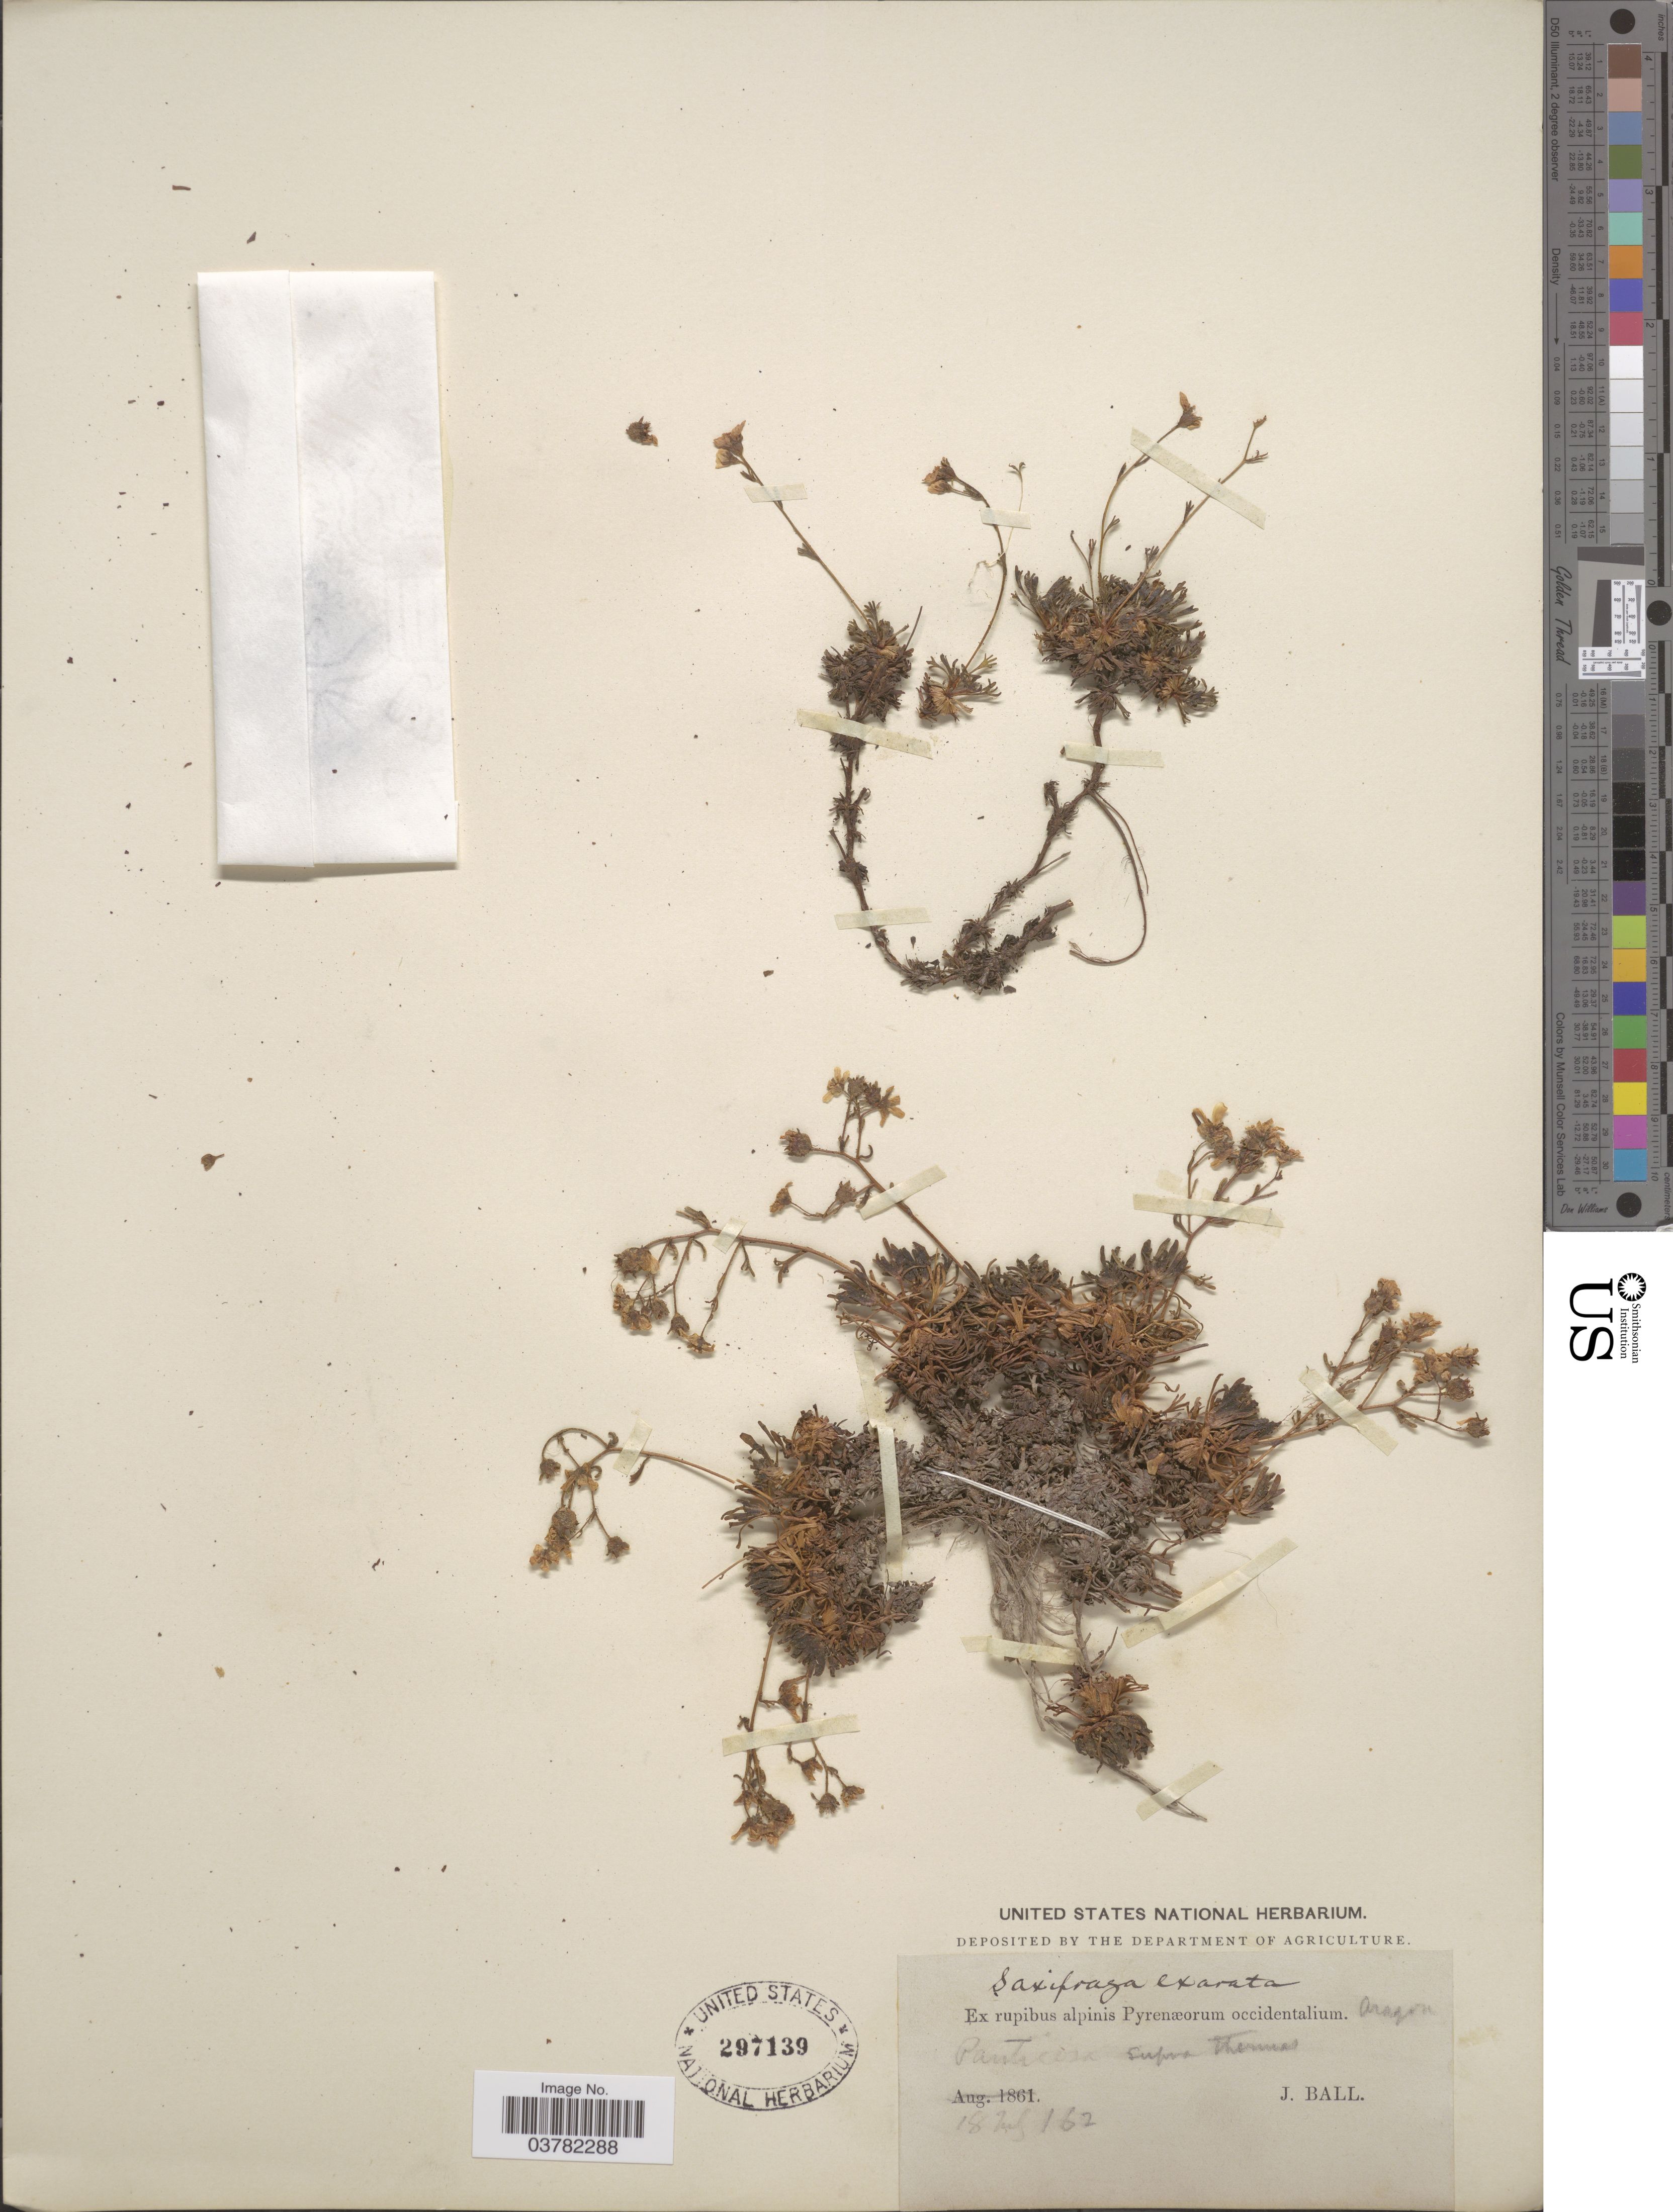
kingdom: Plantae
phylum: Tracheophyta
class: Magnoliopsida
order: Saxifragales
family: Saxifragaceae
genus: Saxifraga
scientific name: Saxifraga exarata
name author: Vill.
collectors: J. Ball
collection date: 1862-07-18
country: Spain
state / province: Aragón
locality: Ex Rupibus alpinis Pyrenæorum occidentalium. Aragon.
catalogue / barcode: US 297139